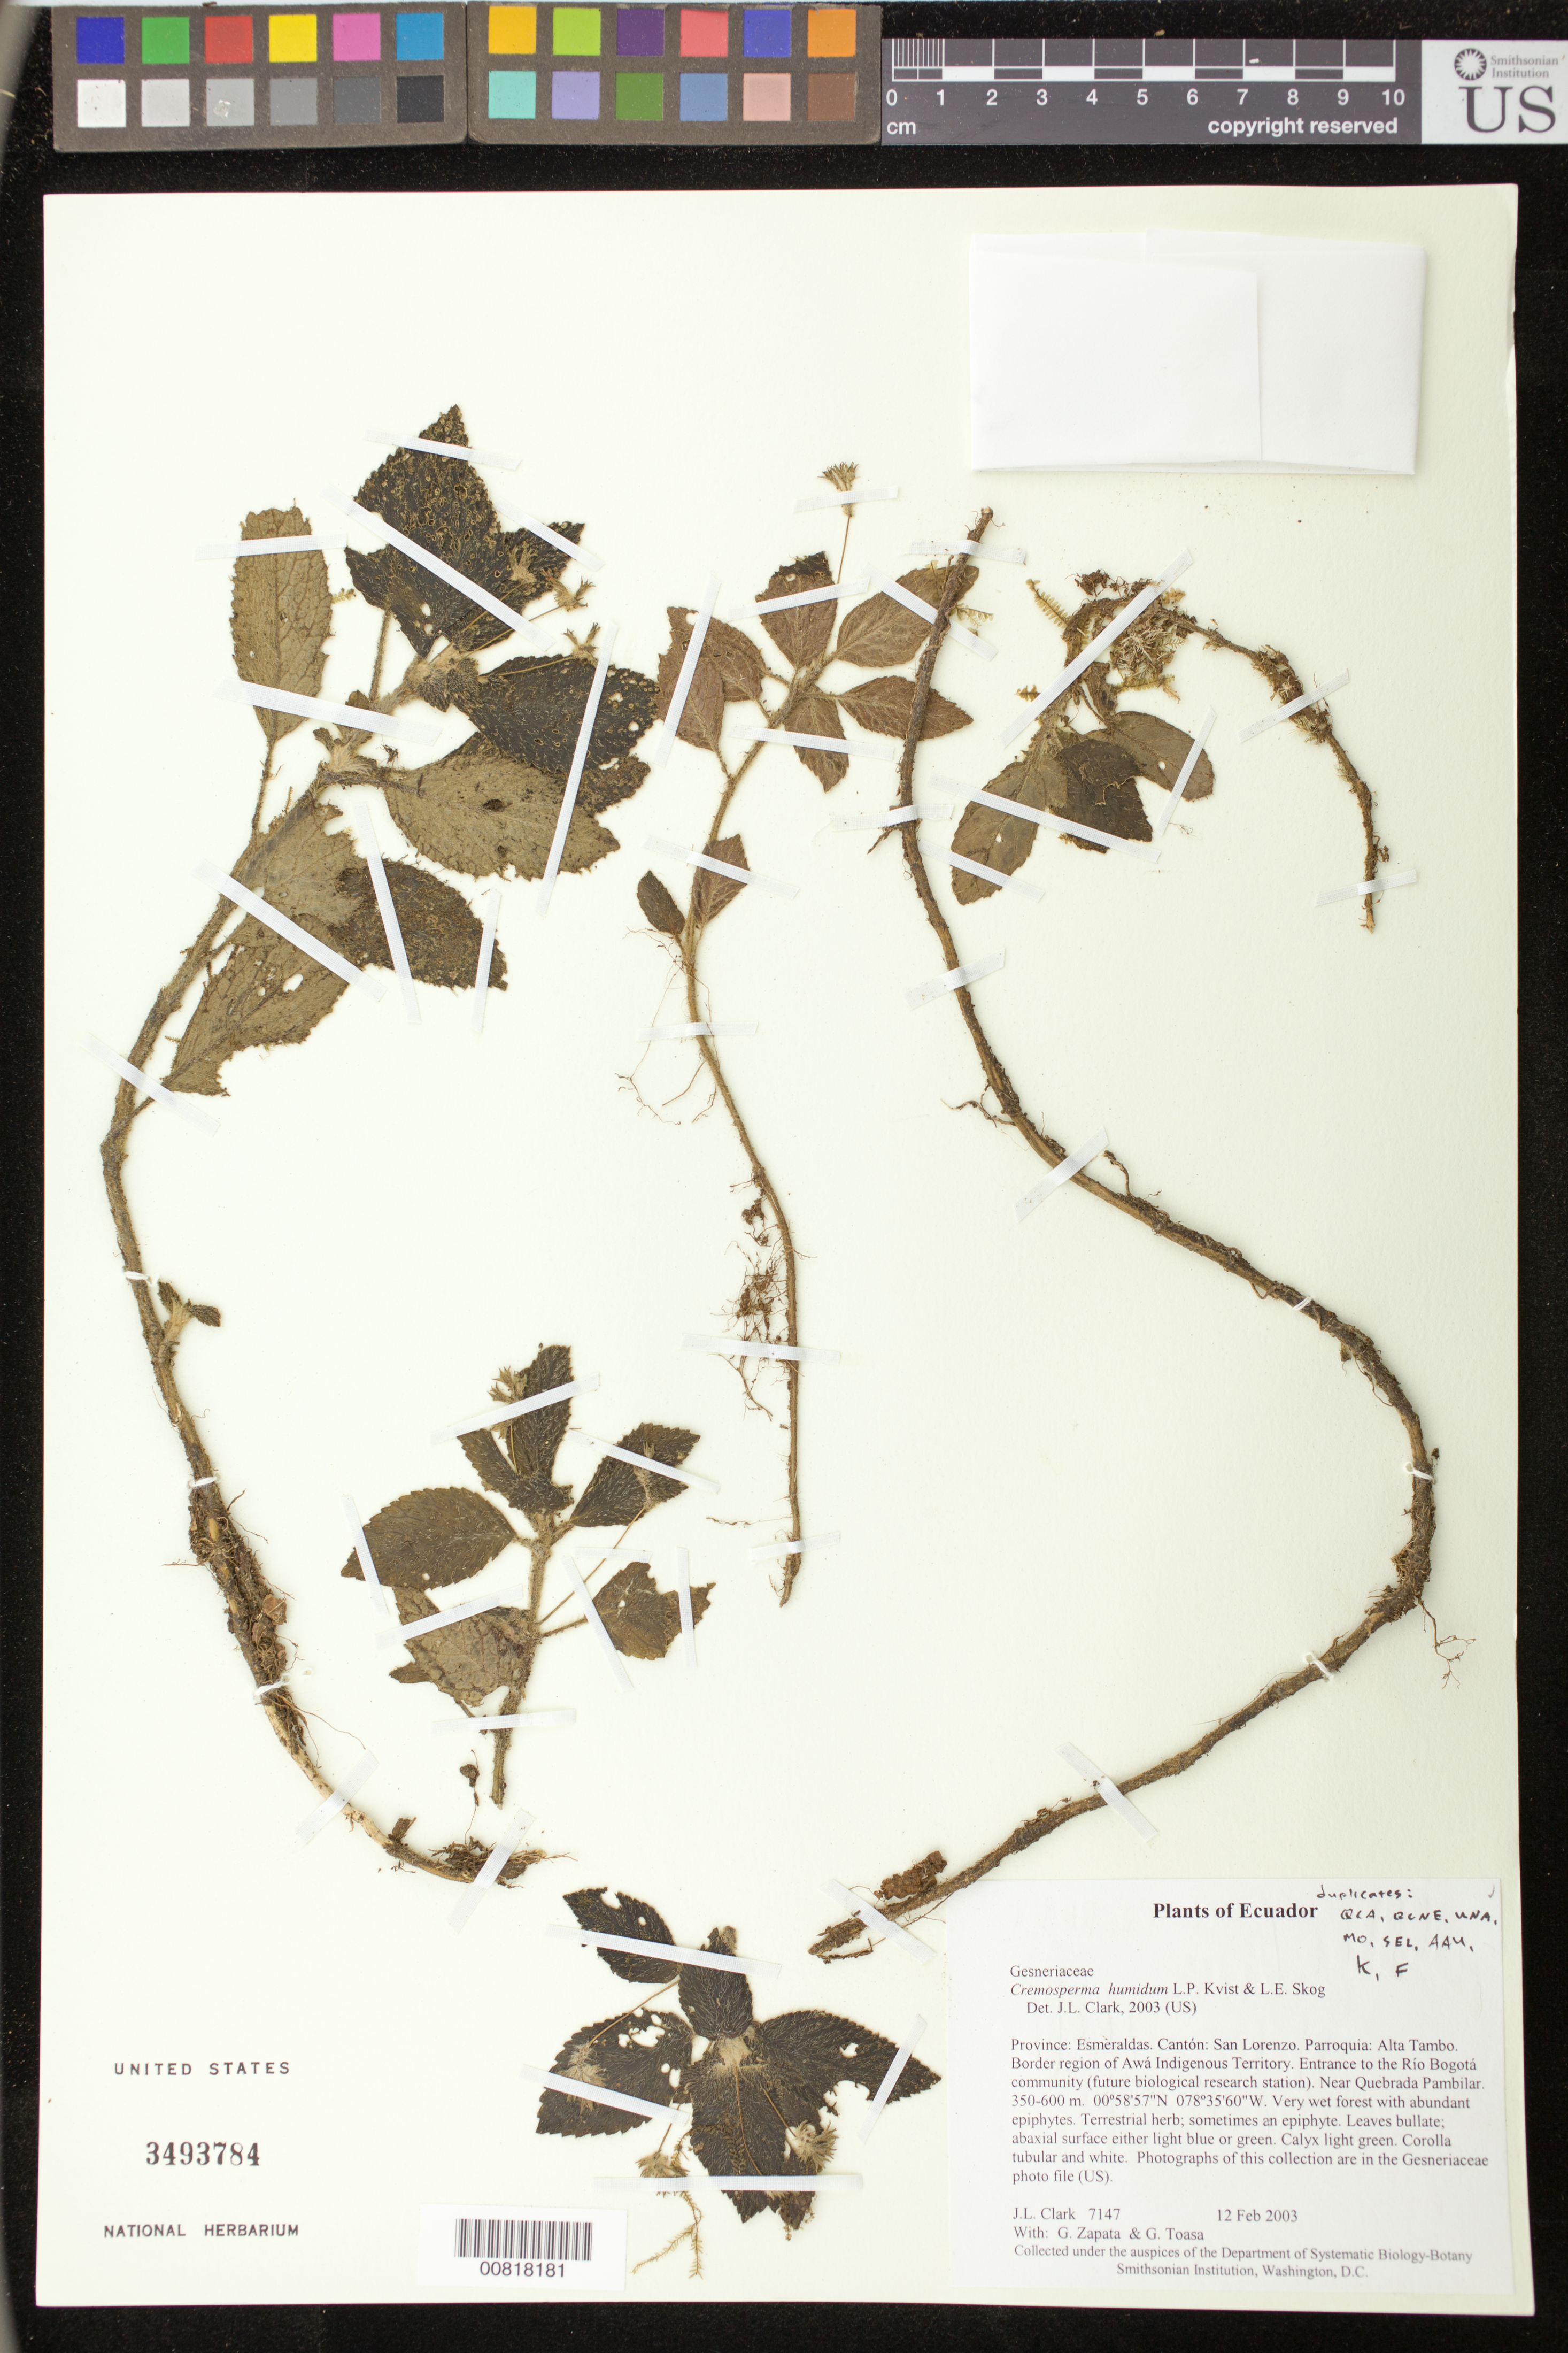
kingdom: Plantae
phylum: Tracheophyta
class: Magnoliopsida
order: Lamiales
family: Gesneriaceae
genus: Cremosperma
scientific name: Cremosperma humidum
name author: L.P. Kvist & L.E. Skog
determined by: Clark, J. L., (SEL), The Marie Selby Botanical Garden (UNITED STATES)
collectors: J. L. Clark, G. Zapata & G. Toasa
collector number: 7147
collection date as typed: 12 Feb 2003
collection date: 2003-02-12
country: Ecuador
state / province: Esmeraldas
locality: San Lorenzo. Parroquia: Alta Tambo. Border region of Awá Indigenous Territory. Entrance to the Río Bogotá community (future biological research station). Near Quebrada Pambilar.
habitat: Very wet forest with abundant epiphytes.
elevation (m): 350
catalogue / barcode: US 3493784